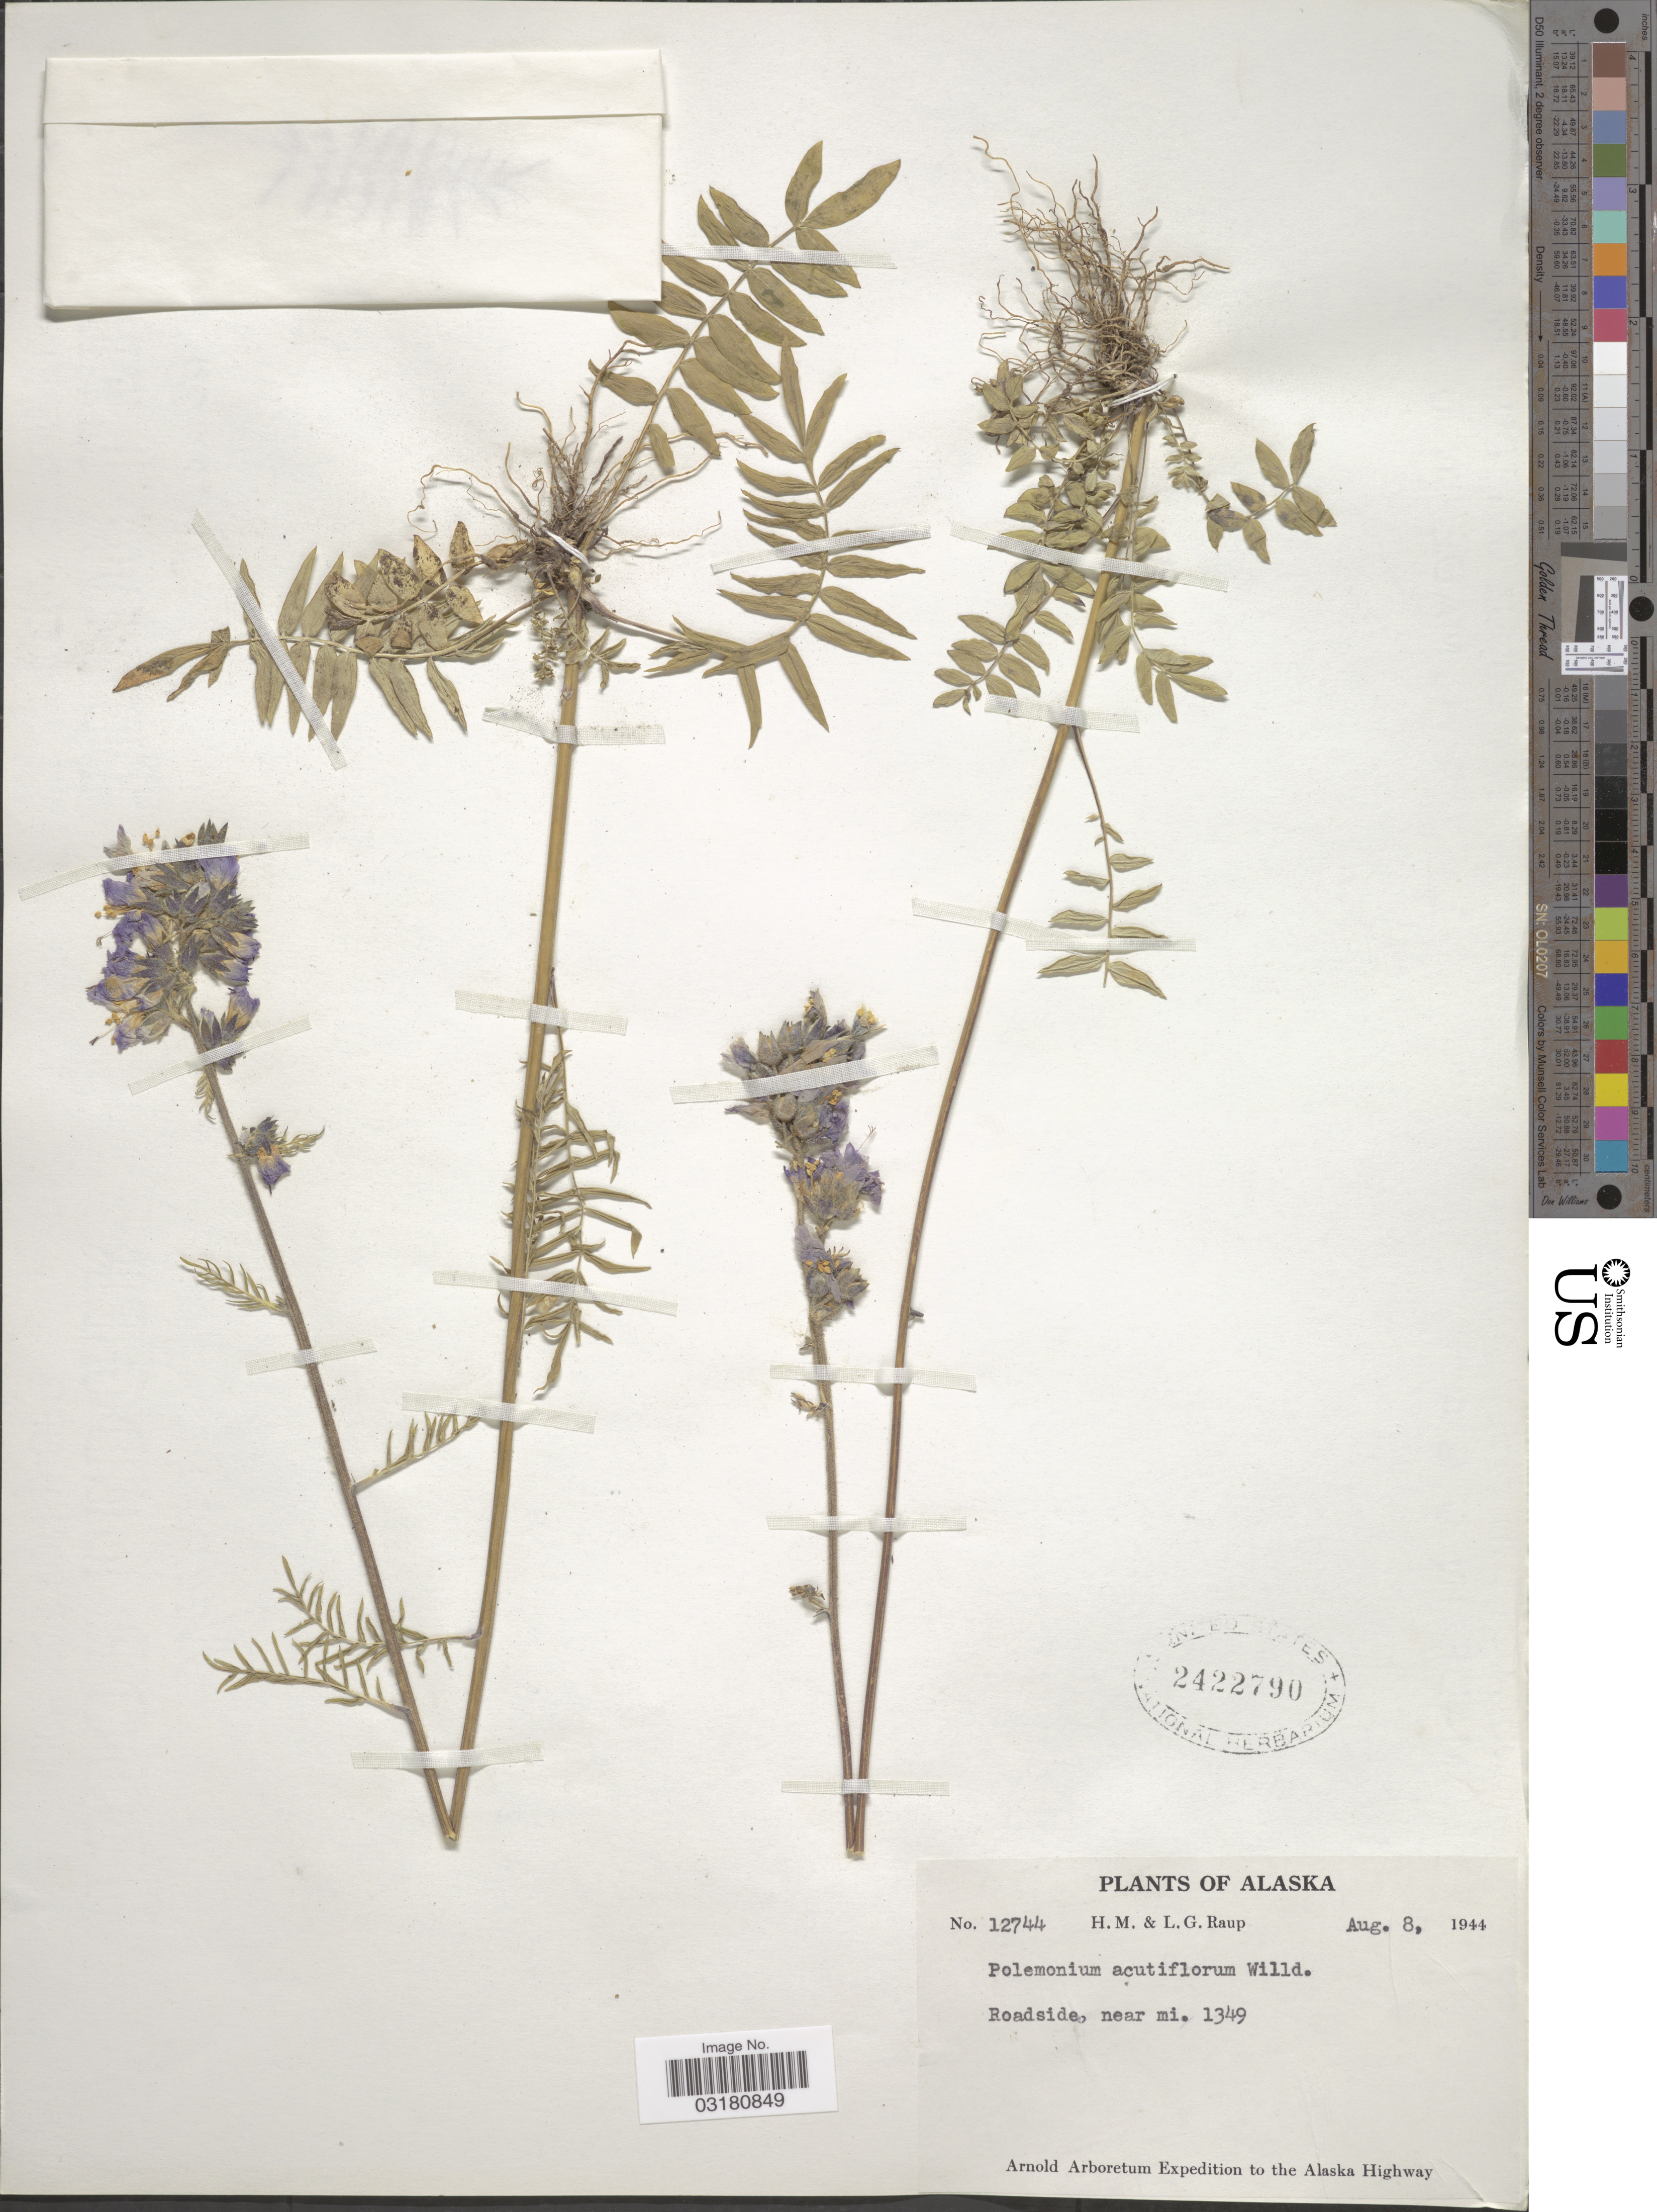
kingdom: Plantae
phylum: Tracheophyta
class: Magnoliopsida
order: Ericales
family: Polemoniaceae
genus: Polemonium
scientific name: Polemonium acutiflorum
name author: Willd. ex Roem. & Schult.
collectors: H. Raup & L. Raup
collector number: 12744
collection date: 1944-08-08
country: United States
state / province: Alaska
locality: Roadside, near mi. 1349.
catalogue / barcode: US 2422790